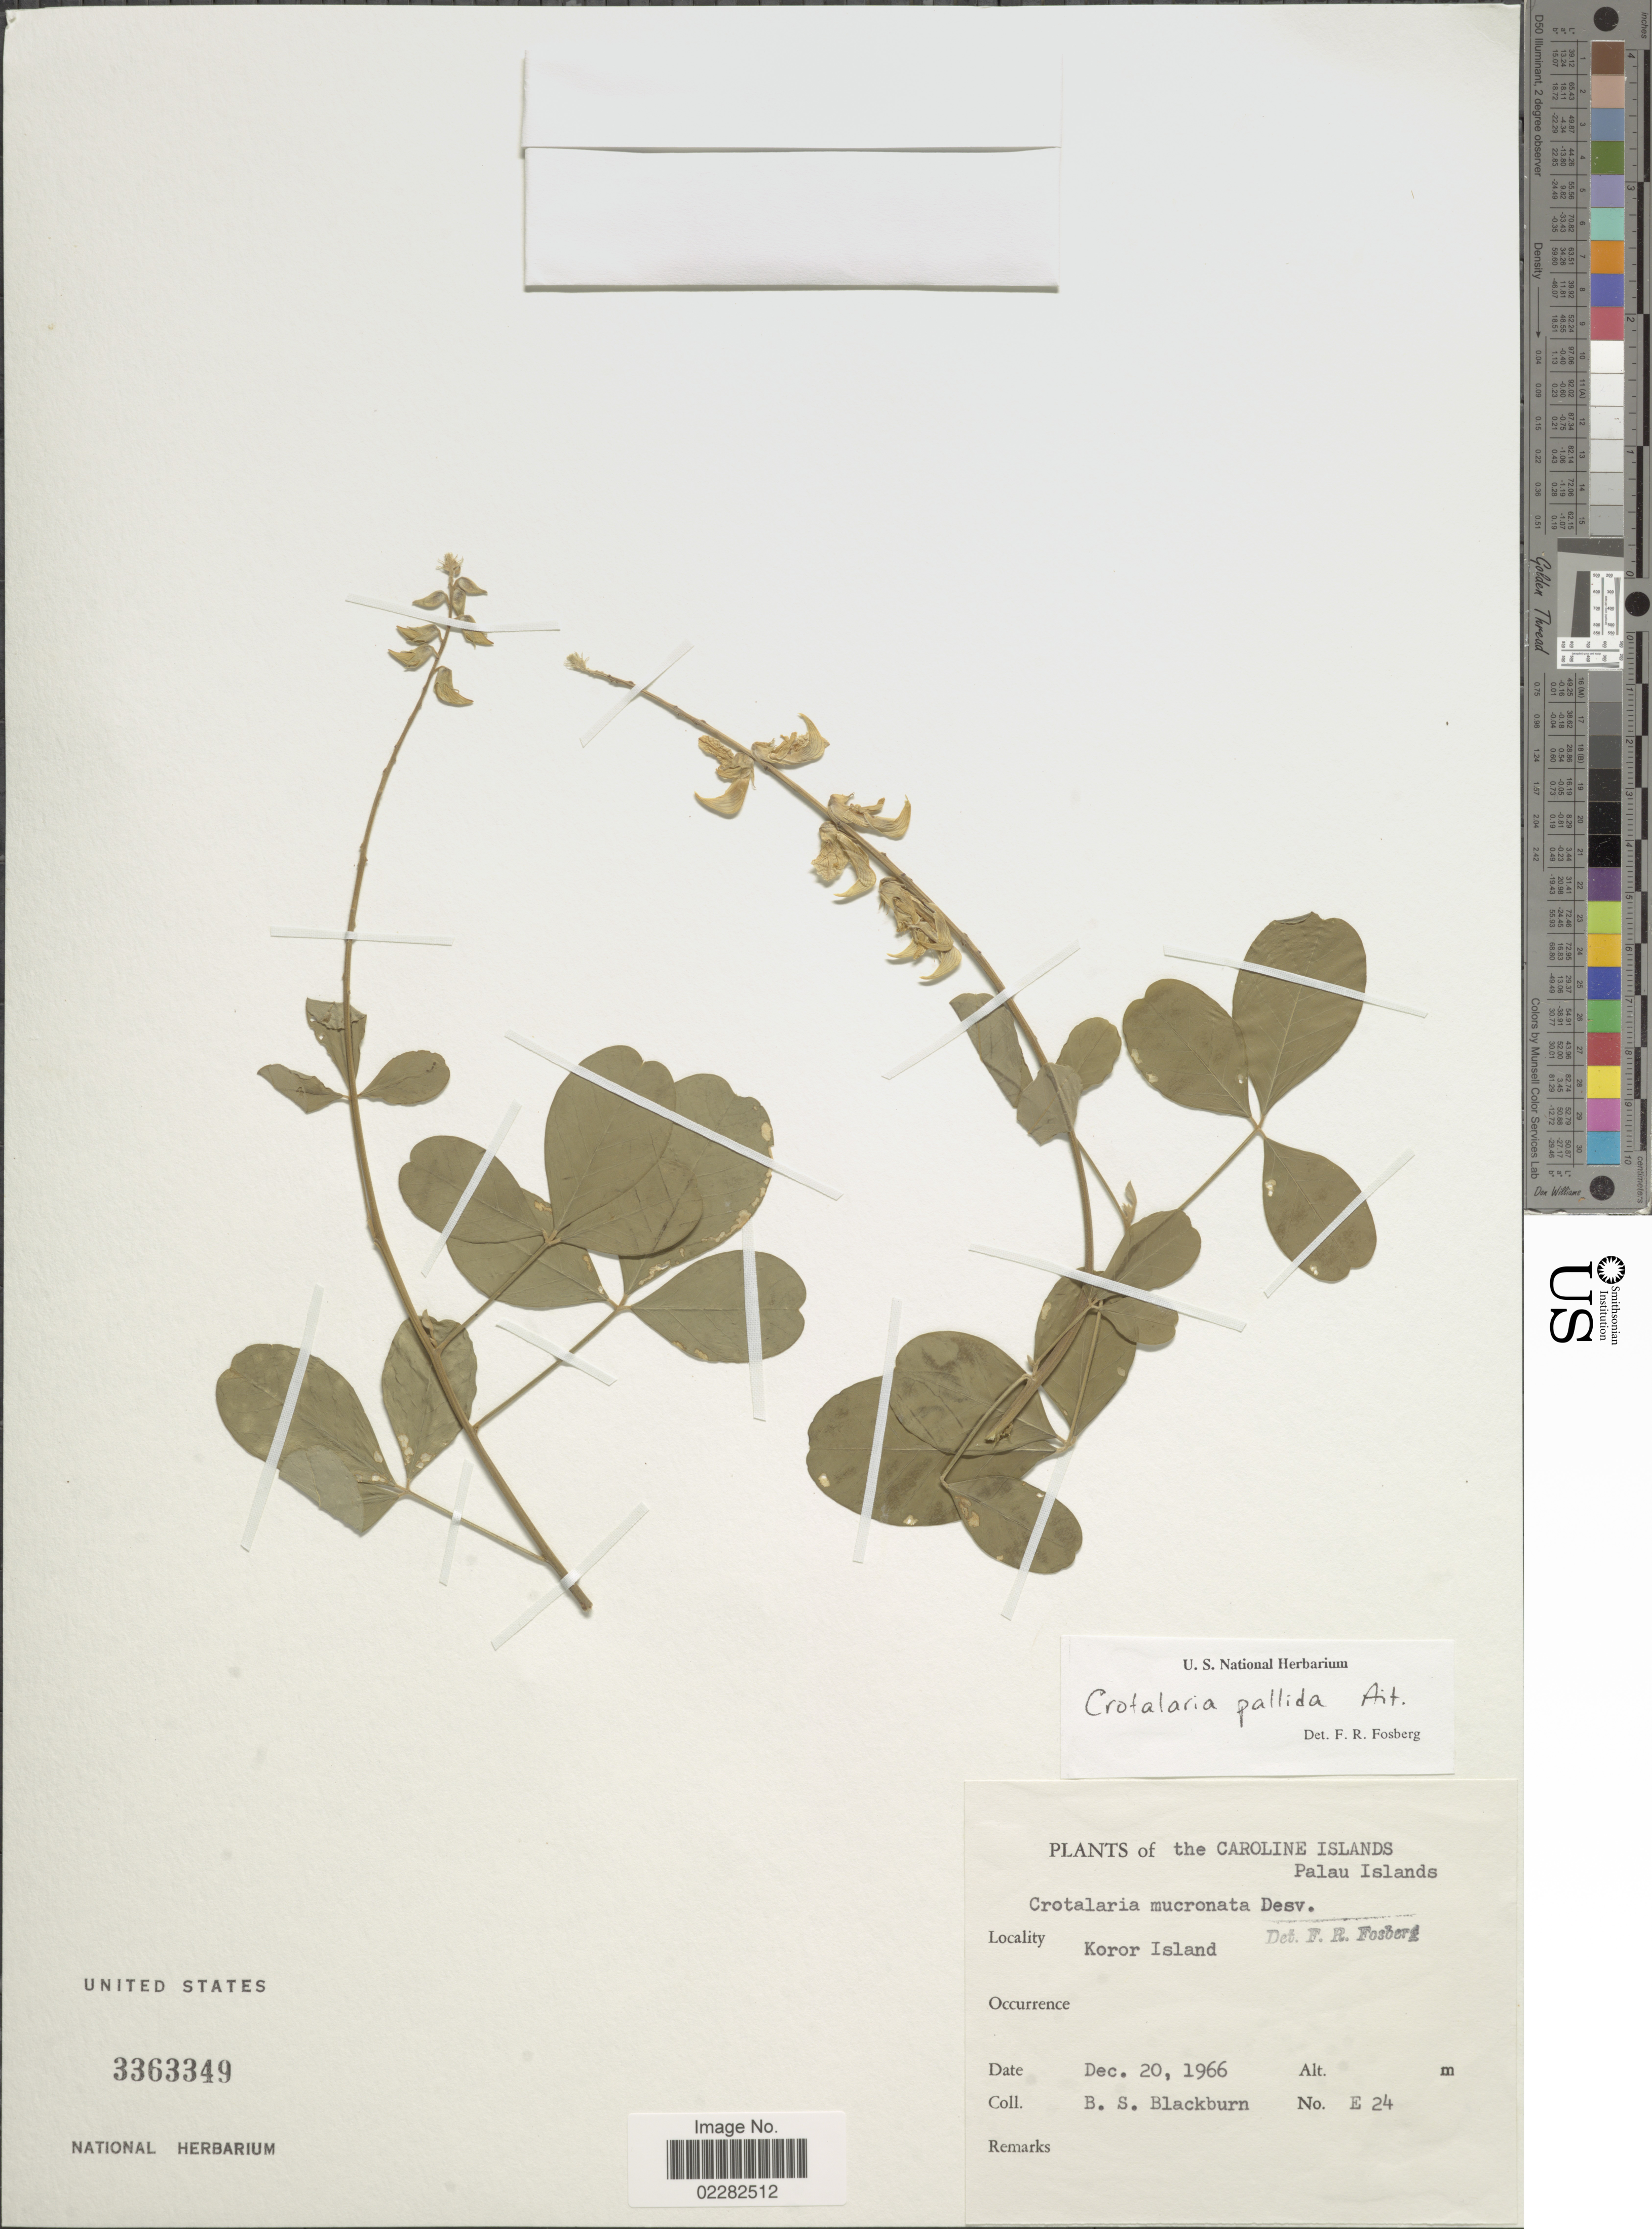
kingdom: Plantae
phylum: Tracheophyta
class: Magnoliopsida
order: Fabales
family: Fabaceae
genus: Crotalaria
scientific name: Crotalaria pallida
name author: Aiton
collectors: B. S. Blackburn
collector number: E24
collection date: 1966-12-20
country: Palau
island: Oreor [Koror]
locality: Caroline Islands, Palau Islands, Koror Island.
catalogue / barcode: US 3363349